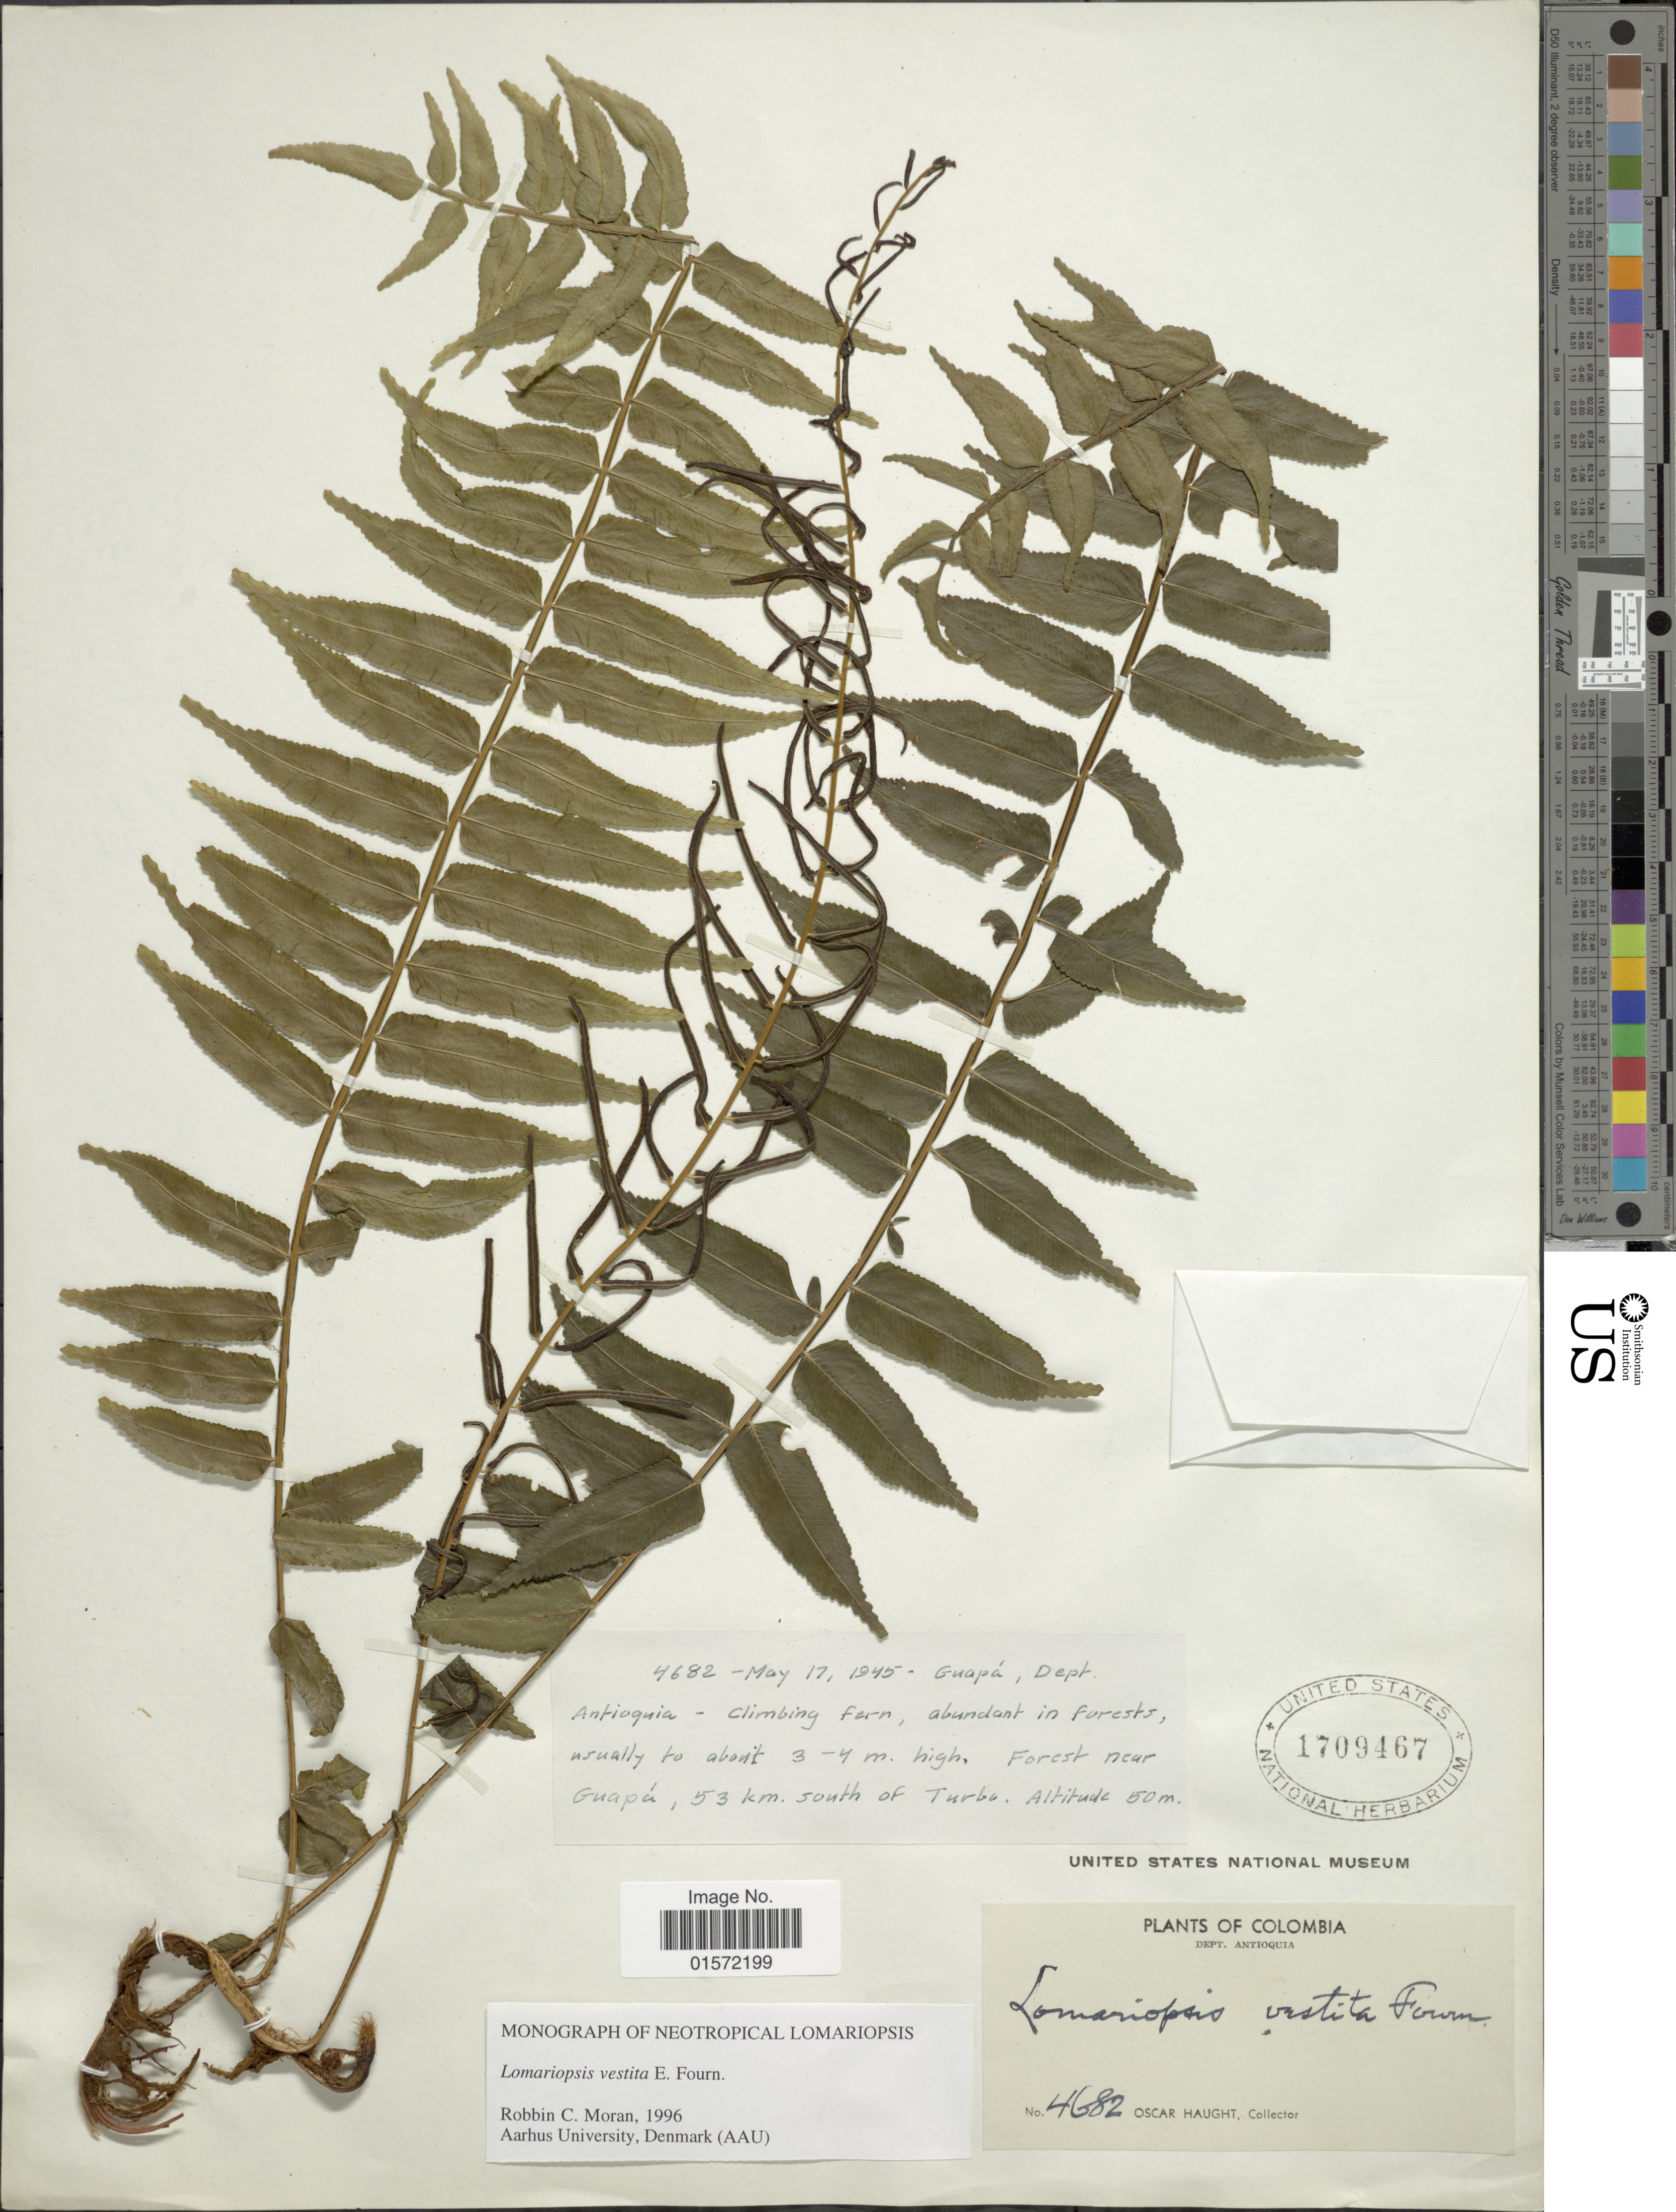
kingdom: Plantae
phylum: Tracheophyta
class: Polypodiopsida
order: Polypodiales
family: Lomariopsidaceae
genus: Lomariopsis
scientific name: Lomariopsis vestita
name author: E. Fourn.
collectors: O. L. Haught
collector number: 4682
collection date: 1945-05-17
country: Colombia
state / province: Antioquia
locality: Forest near Guapá, 53 km south of Turbo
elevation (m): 50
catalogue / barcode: US 1709467